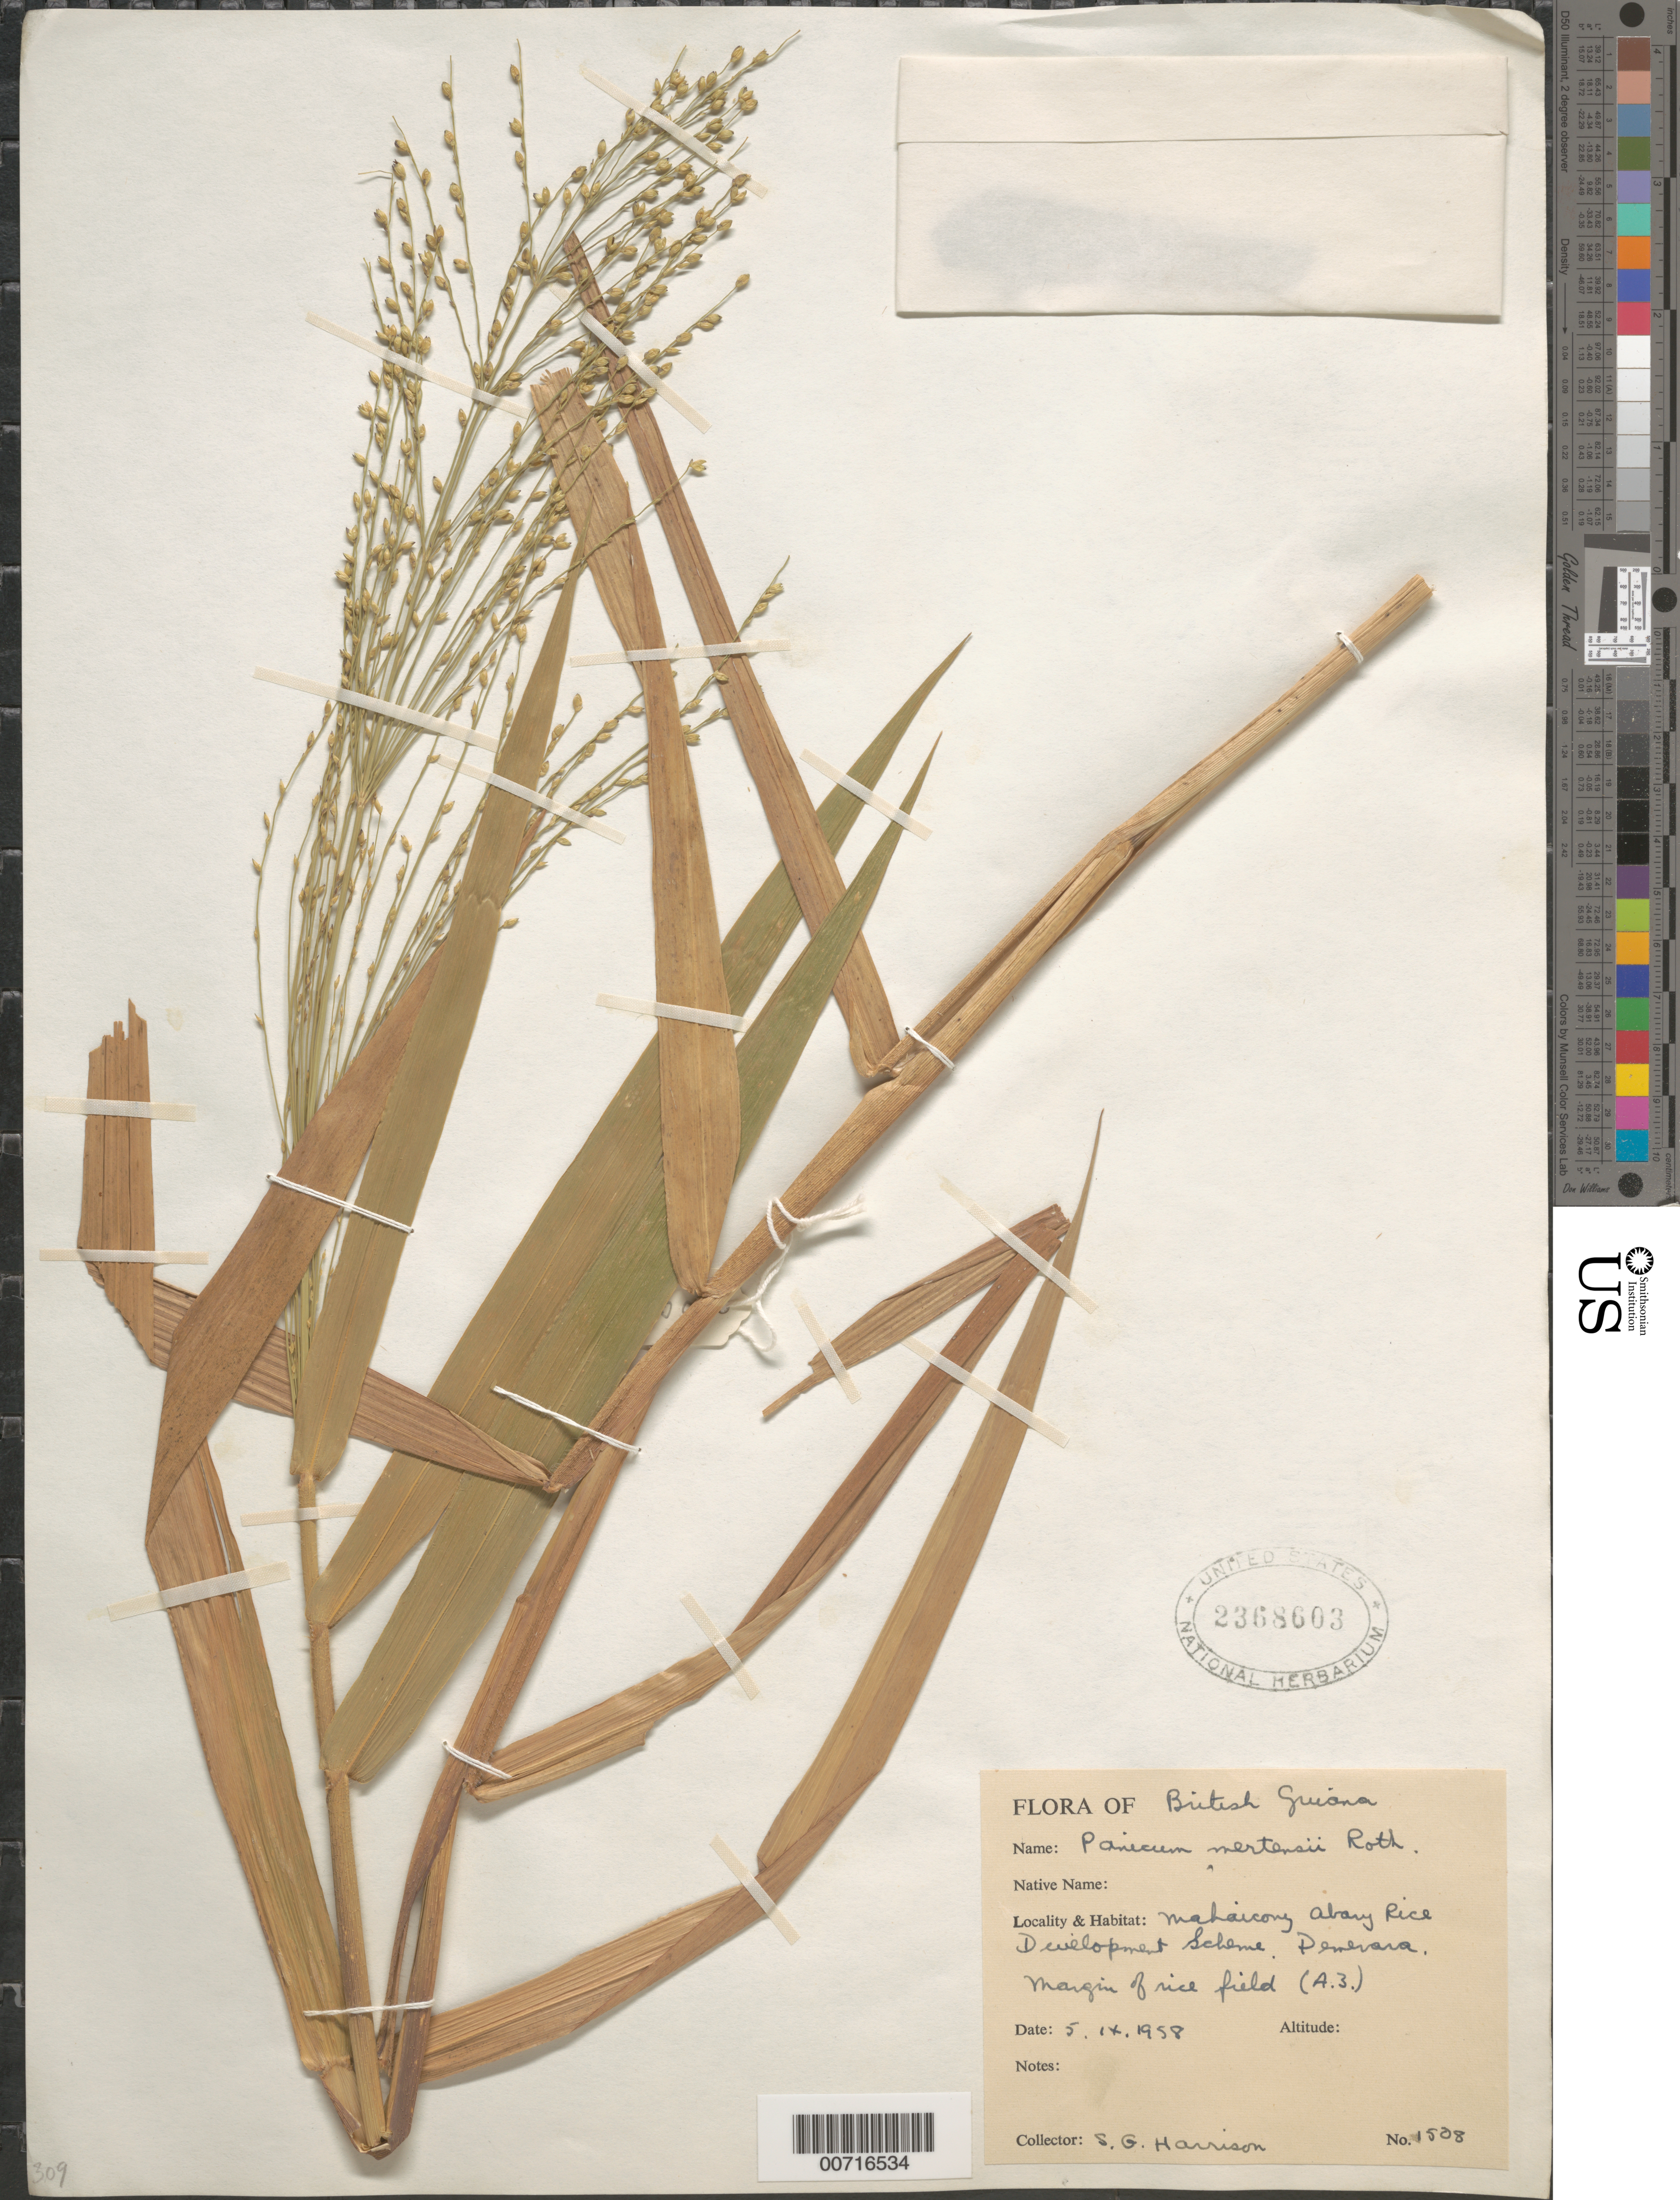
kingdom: Plantae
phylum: Tracheophyta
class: Liliopsida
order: Poales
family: Poaceae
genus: Stephostachys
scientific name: Stephostachys mertensii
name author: (Roth) Zuloaga & Marrone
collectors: S. G. Harrison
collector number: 1508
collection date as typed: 5-Apr-58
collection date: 1958-04-05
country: Guyana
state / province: Mahaica-Berbice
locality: E Coast Demerara, Mahaicony Abary Rice Development. Scheme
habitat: Margin of rice fields (A-3)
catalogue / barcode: US 2368603